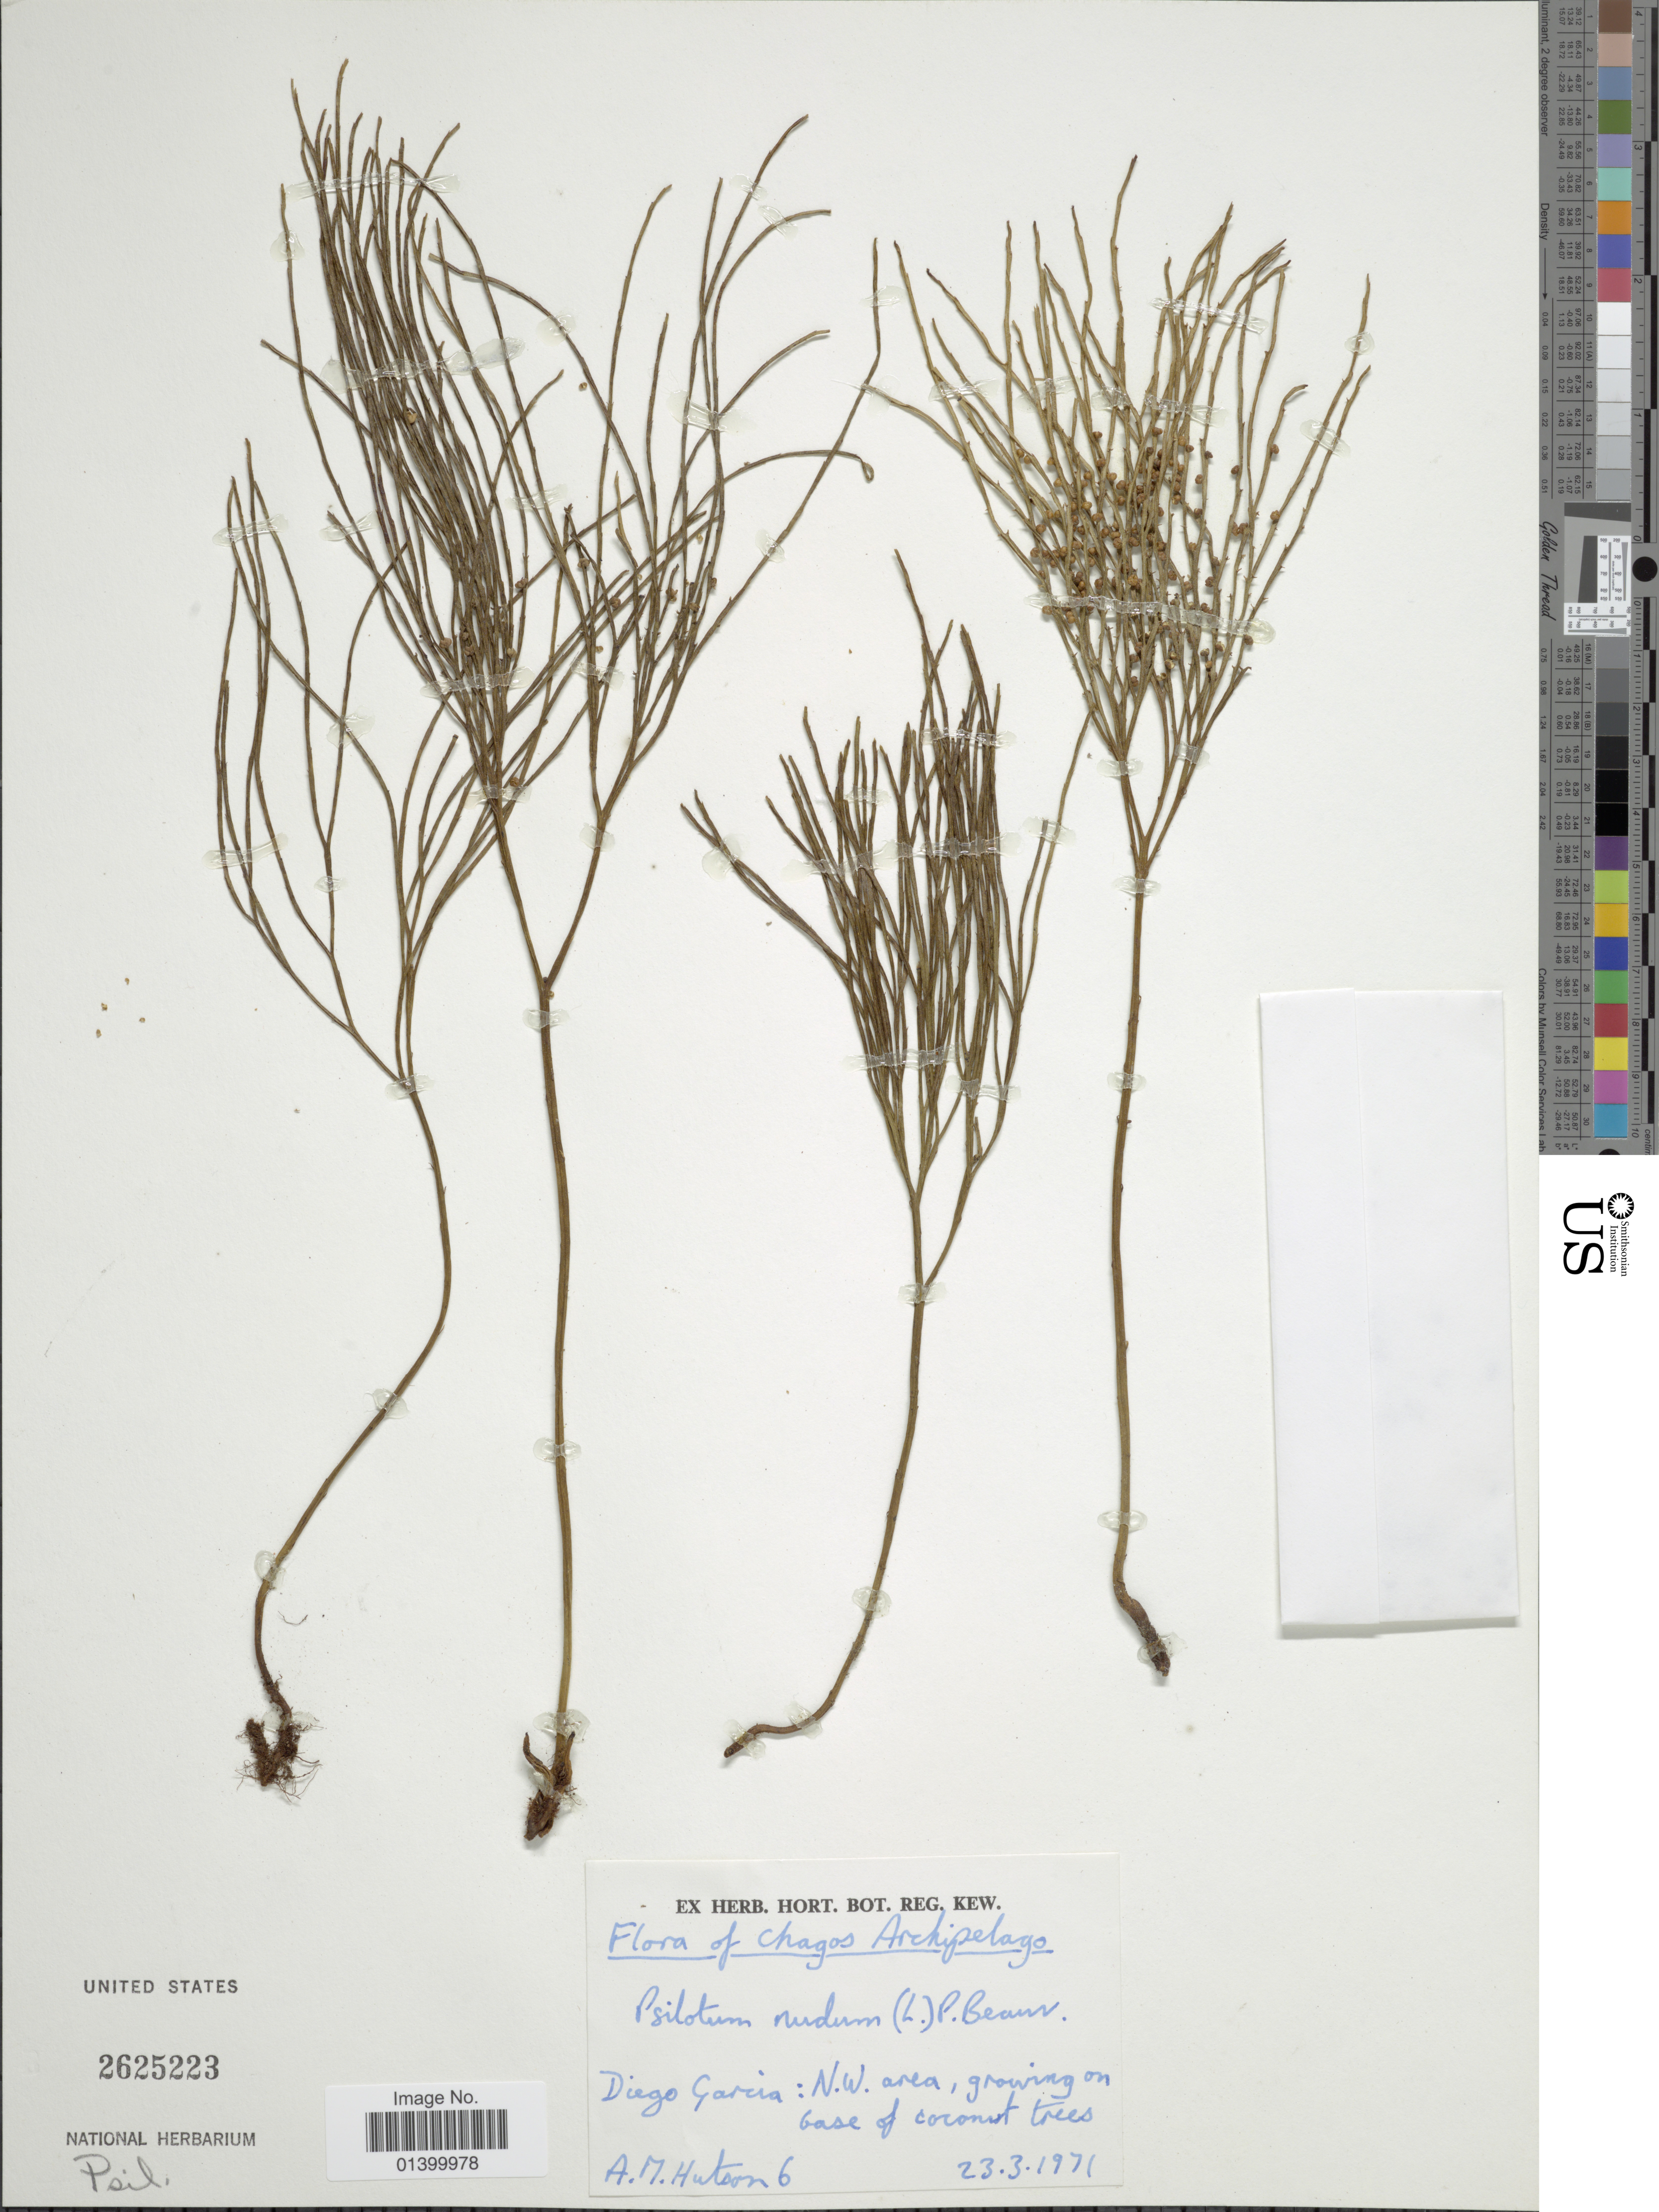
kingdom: Plantae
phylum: Tracheophyta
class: Polypodiopsida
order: Psilotales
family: Psilotaceae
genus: Psilotum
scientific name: Psilotum nudum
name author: (L.) P. Beauv.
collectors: A. Hutson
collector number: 6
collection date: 1971-03-23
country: British Indian Ocean Territory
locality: Chagos Archipelago. Diego Garcia: N.W. area, growing on base of coconut trees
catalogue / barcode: US 2625223